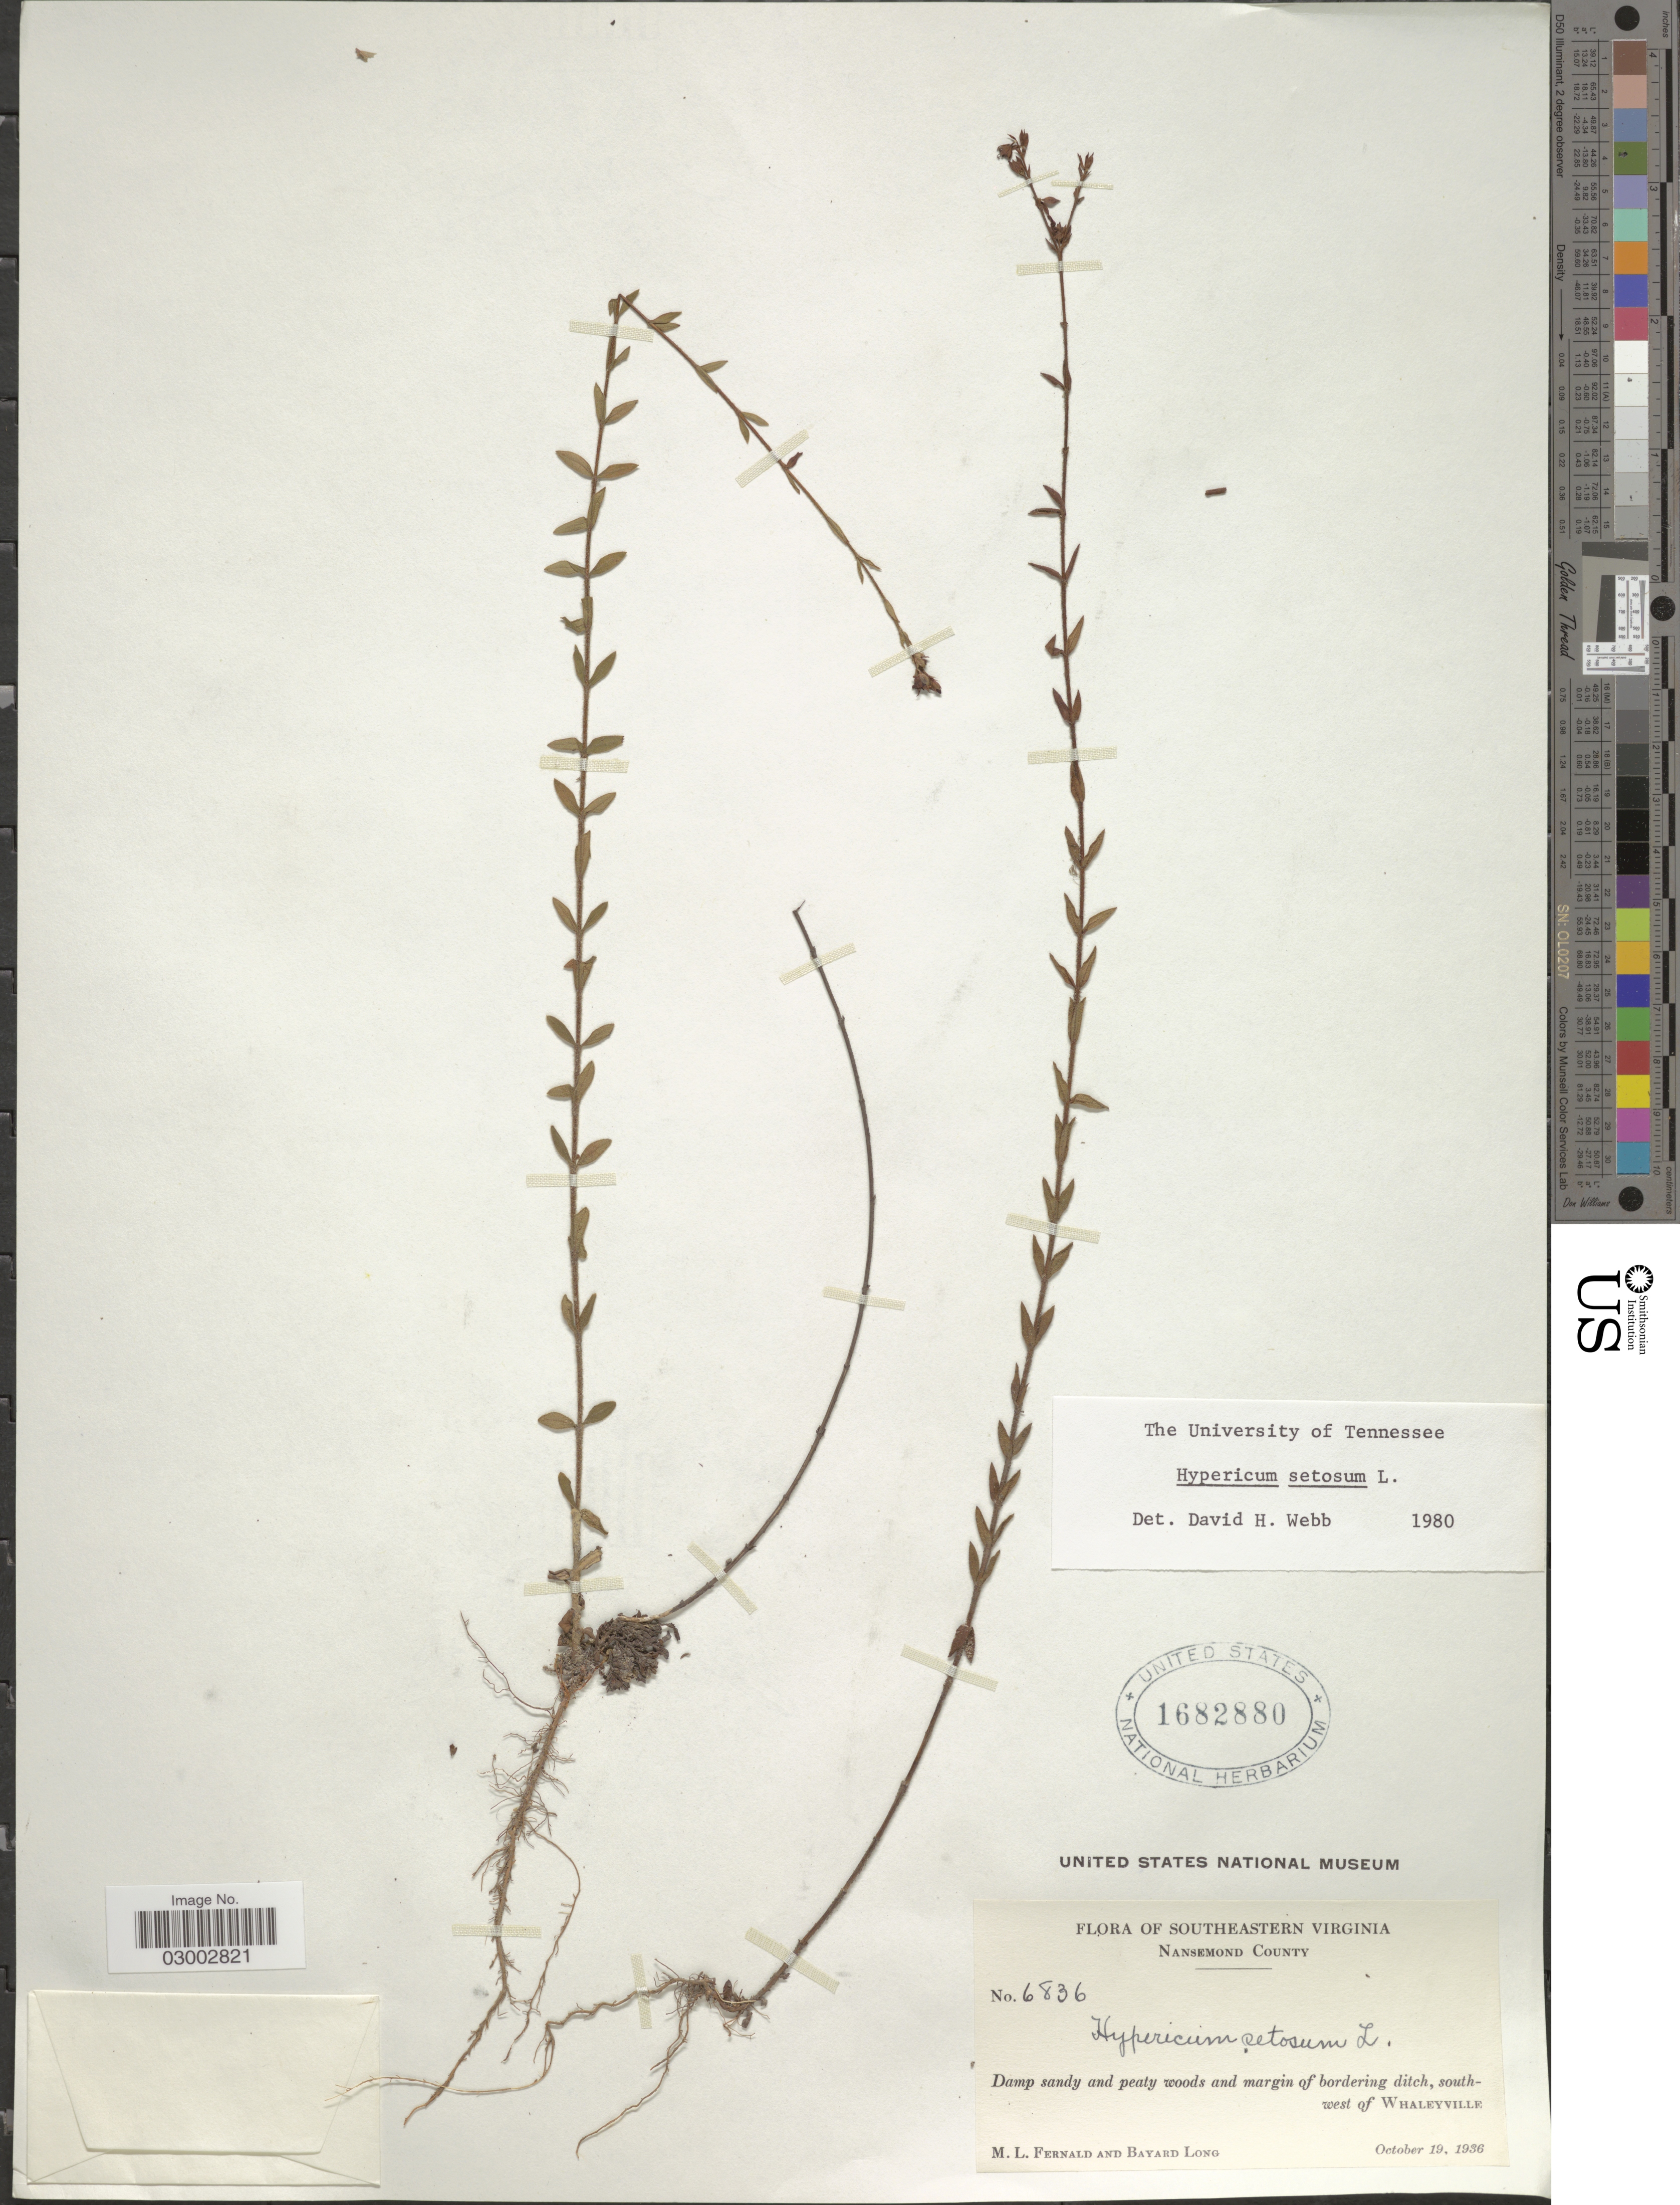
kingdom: Plantae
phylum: Tracheophyta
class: Magnoliopsida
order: Malpighiales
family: Hypericaceae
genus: Hypericum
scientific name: Hypericum setosum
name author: L.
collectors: M. L. Fernald & B. Long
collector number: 6836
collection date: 1936-10-19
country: United States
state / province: Virginia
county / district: City of Suffolk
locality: Southeastern Virginia. Nansemond County. Damp sandy and peaty woods and margin of bordering ditch, southwest of Whaleyville.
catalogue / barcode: US 1682880